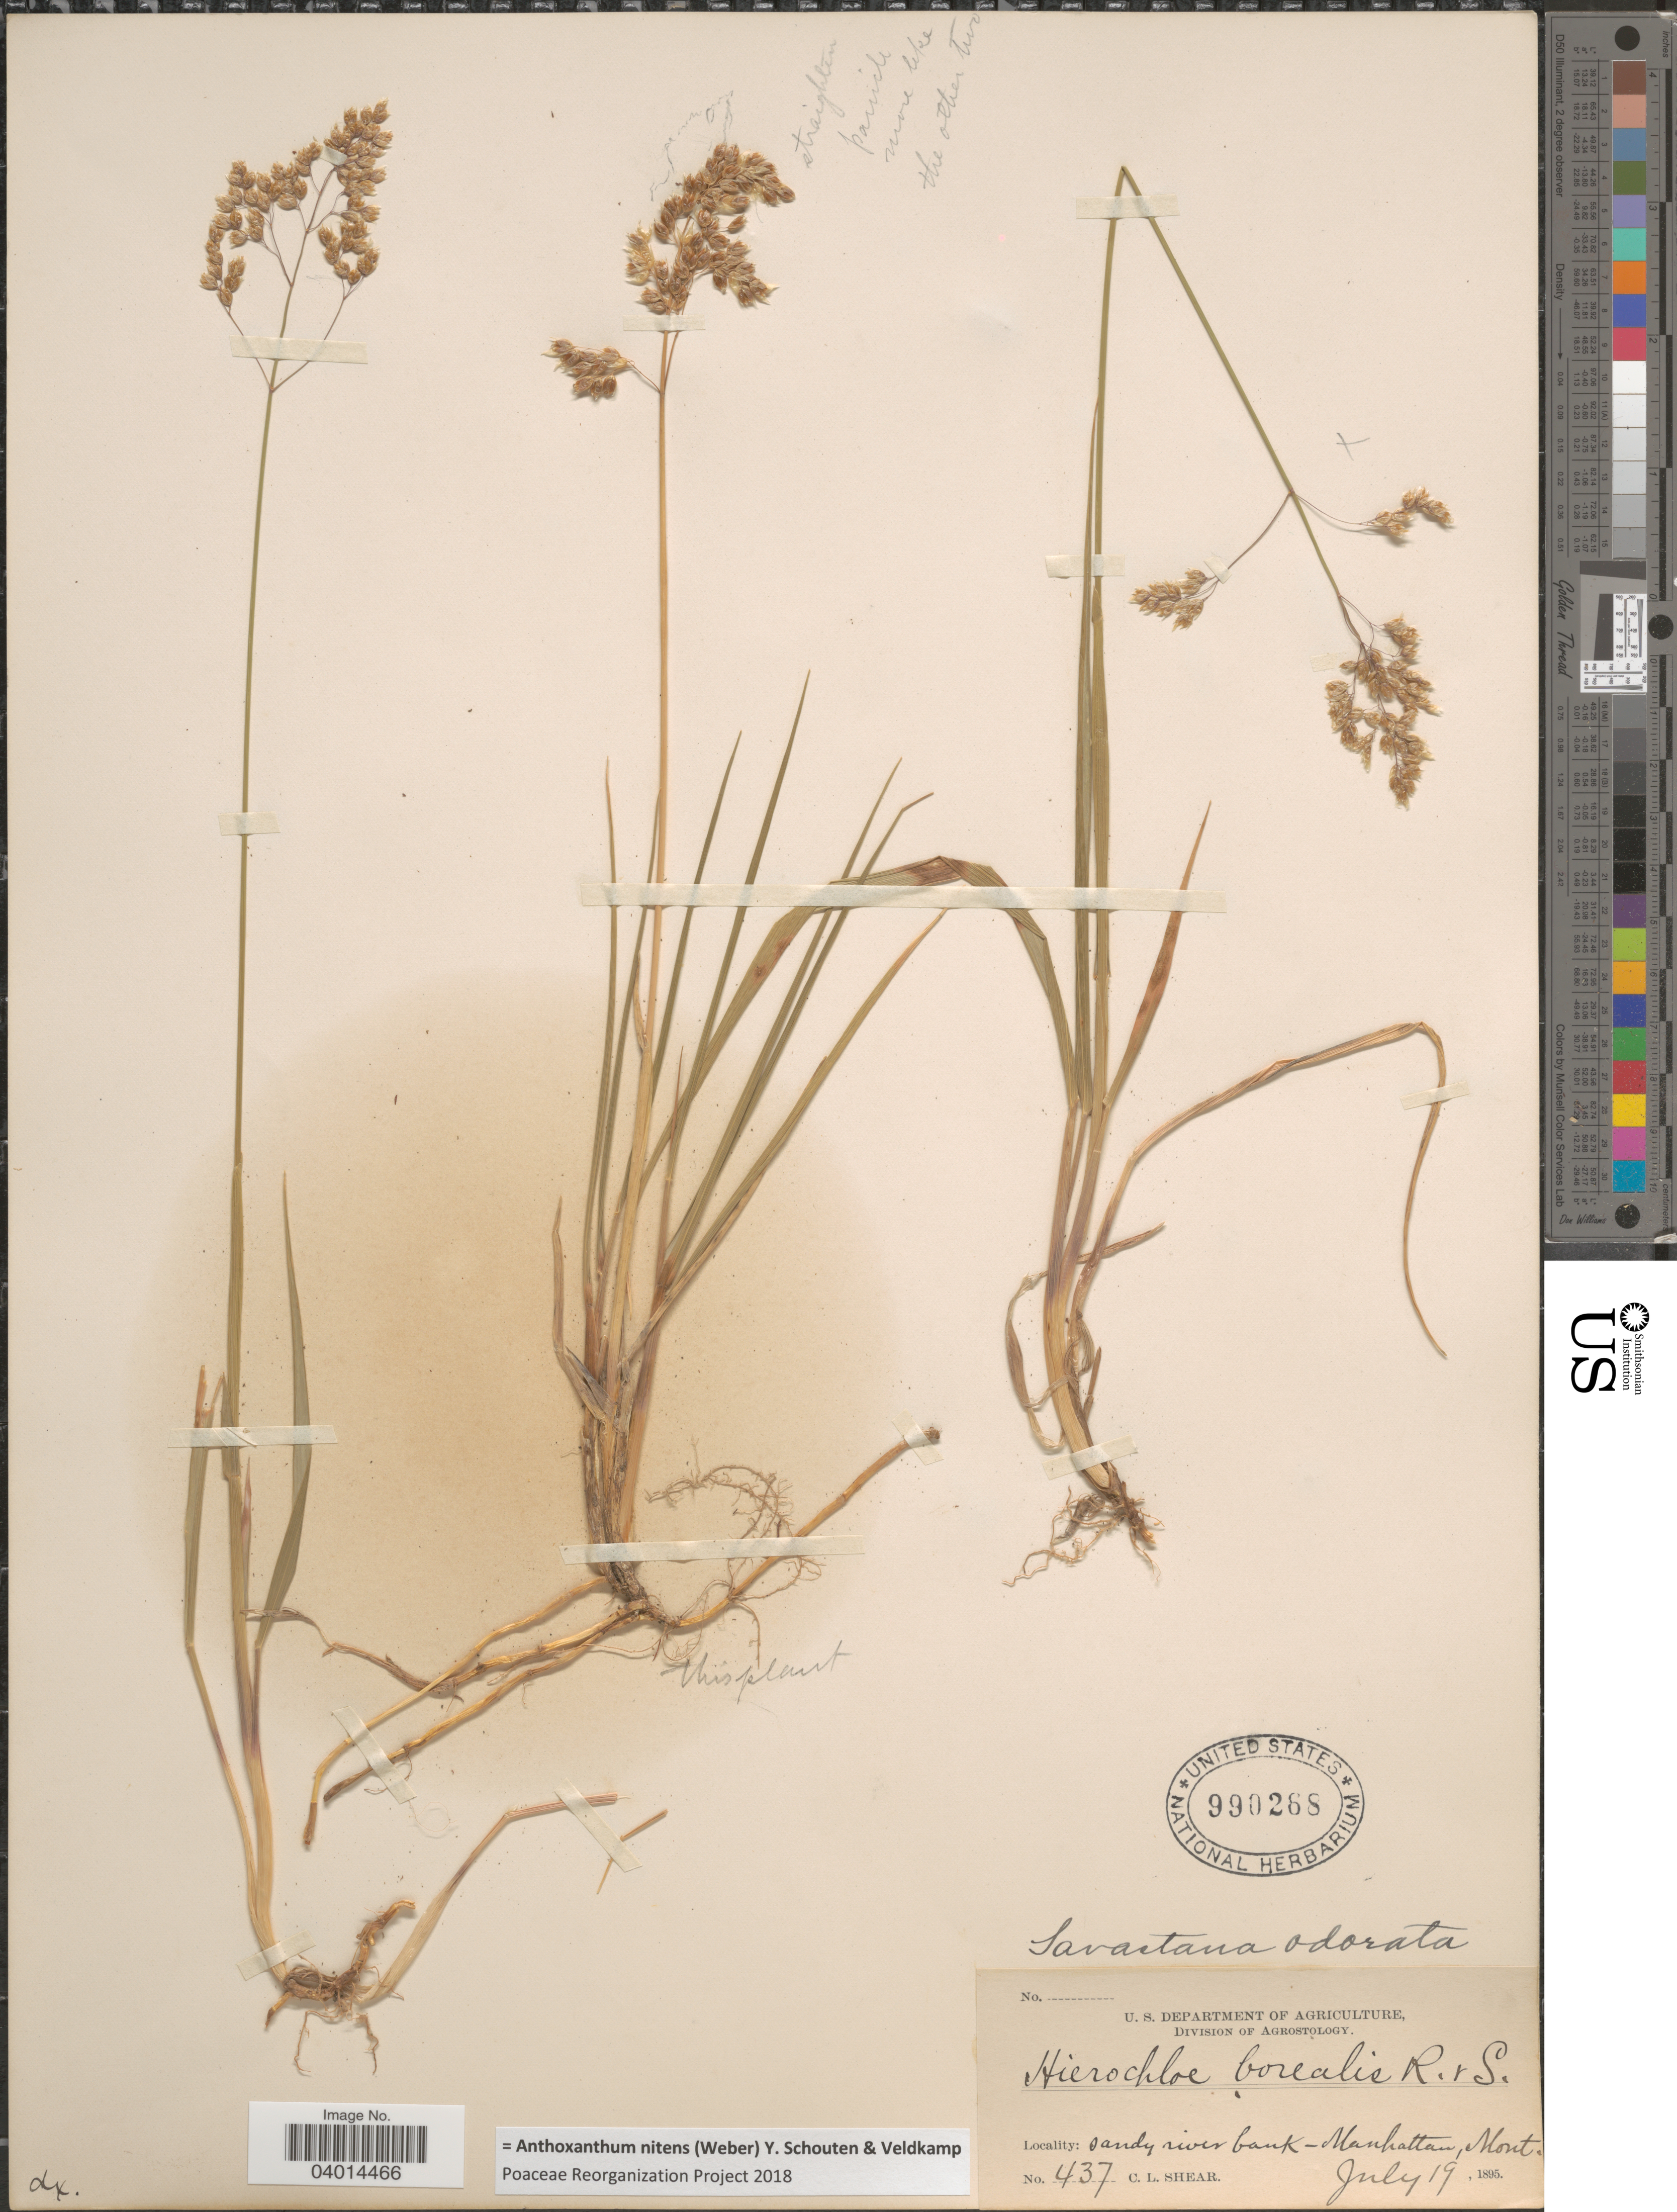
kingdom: Plantae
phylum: Tracheophyta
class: Liliopsida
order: Poales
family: Poaceae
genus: Anthoxanthum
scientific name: Anthoxanthum nitens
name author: (G.H. Weber) R.T.A. Schouten & Veldkamp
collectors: C. L. Shear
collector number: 437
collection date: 1895-07-19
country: United States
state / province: Montana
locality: Manhattan.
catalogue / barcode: US 990268